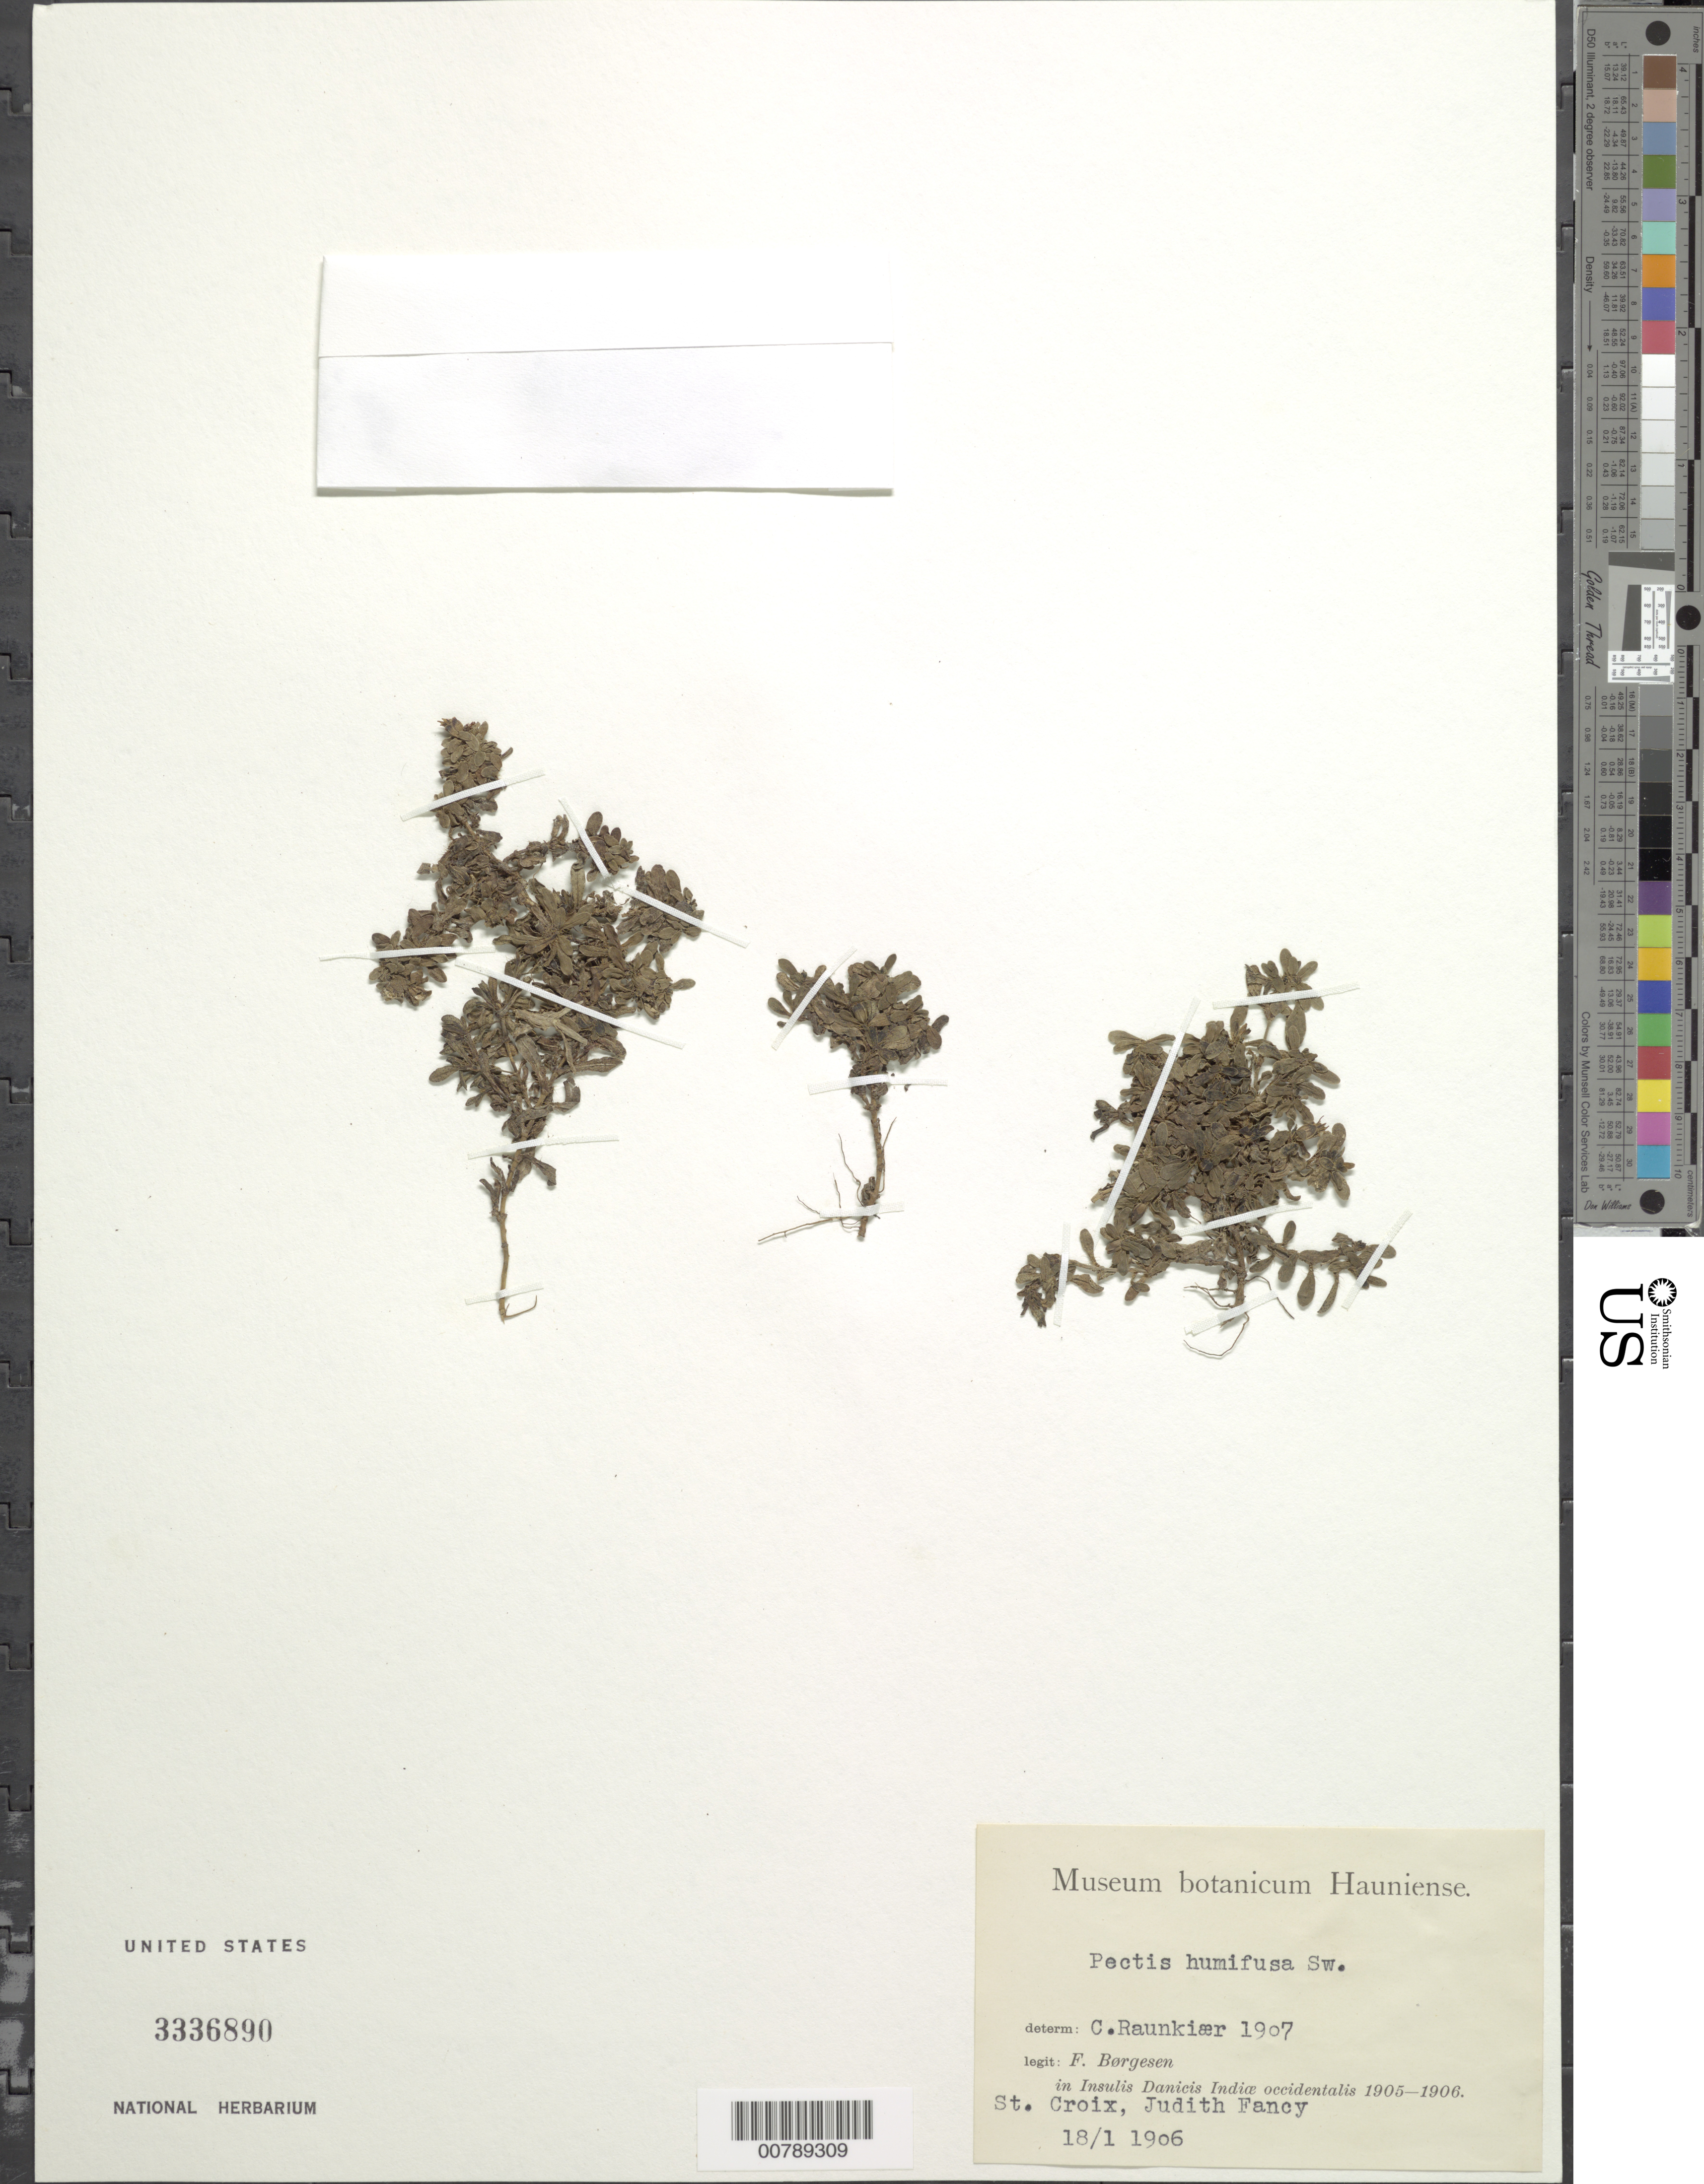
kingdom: Plantae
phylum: Tracheophyta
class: Magnoliopsida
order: Asterales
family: Asteraceae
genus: Pectis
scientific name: Pectis humifusa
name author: Sw.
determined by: Raunkiær, C.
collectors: F. C. Børgesen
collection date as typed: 18 Jan 1906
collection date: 1906-01-18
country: U.S. Virgin Islands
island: St. Croix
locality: In Insulis Danicis Indiae occidentalis. Judith Fancy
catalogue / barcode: US 3336890-2